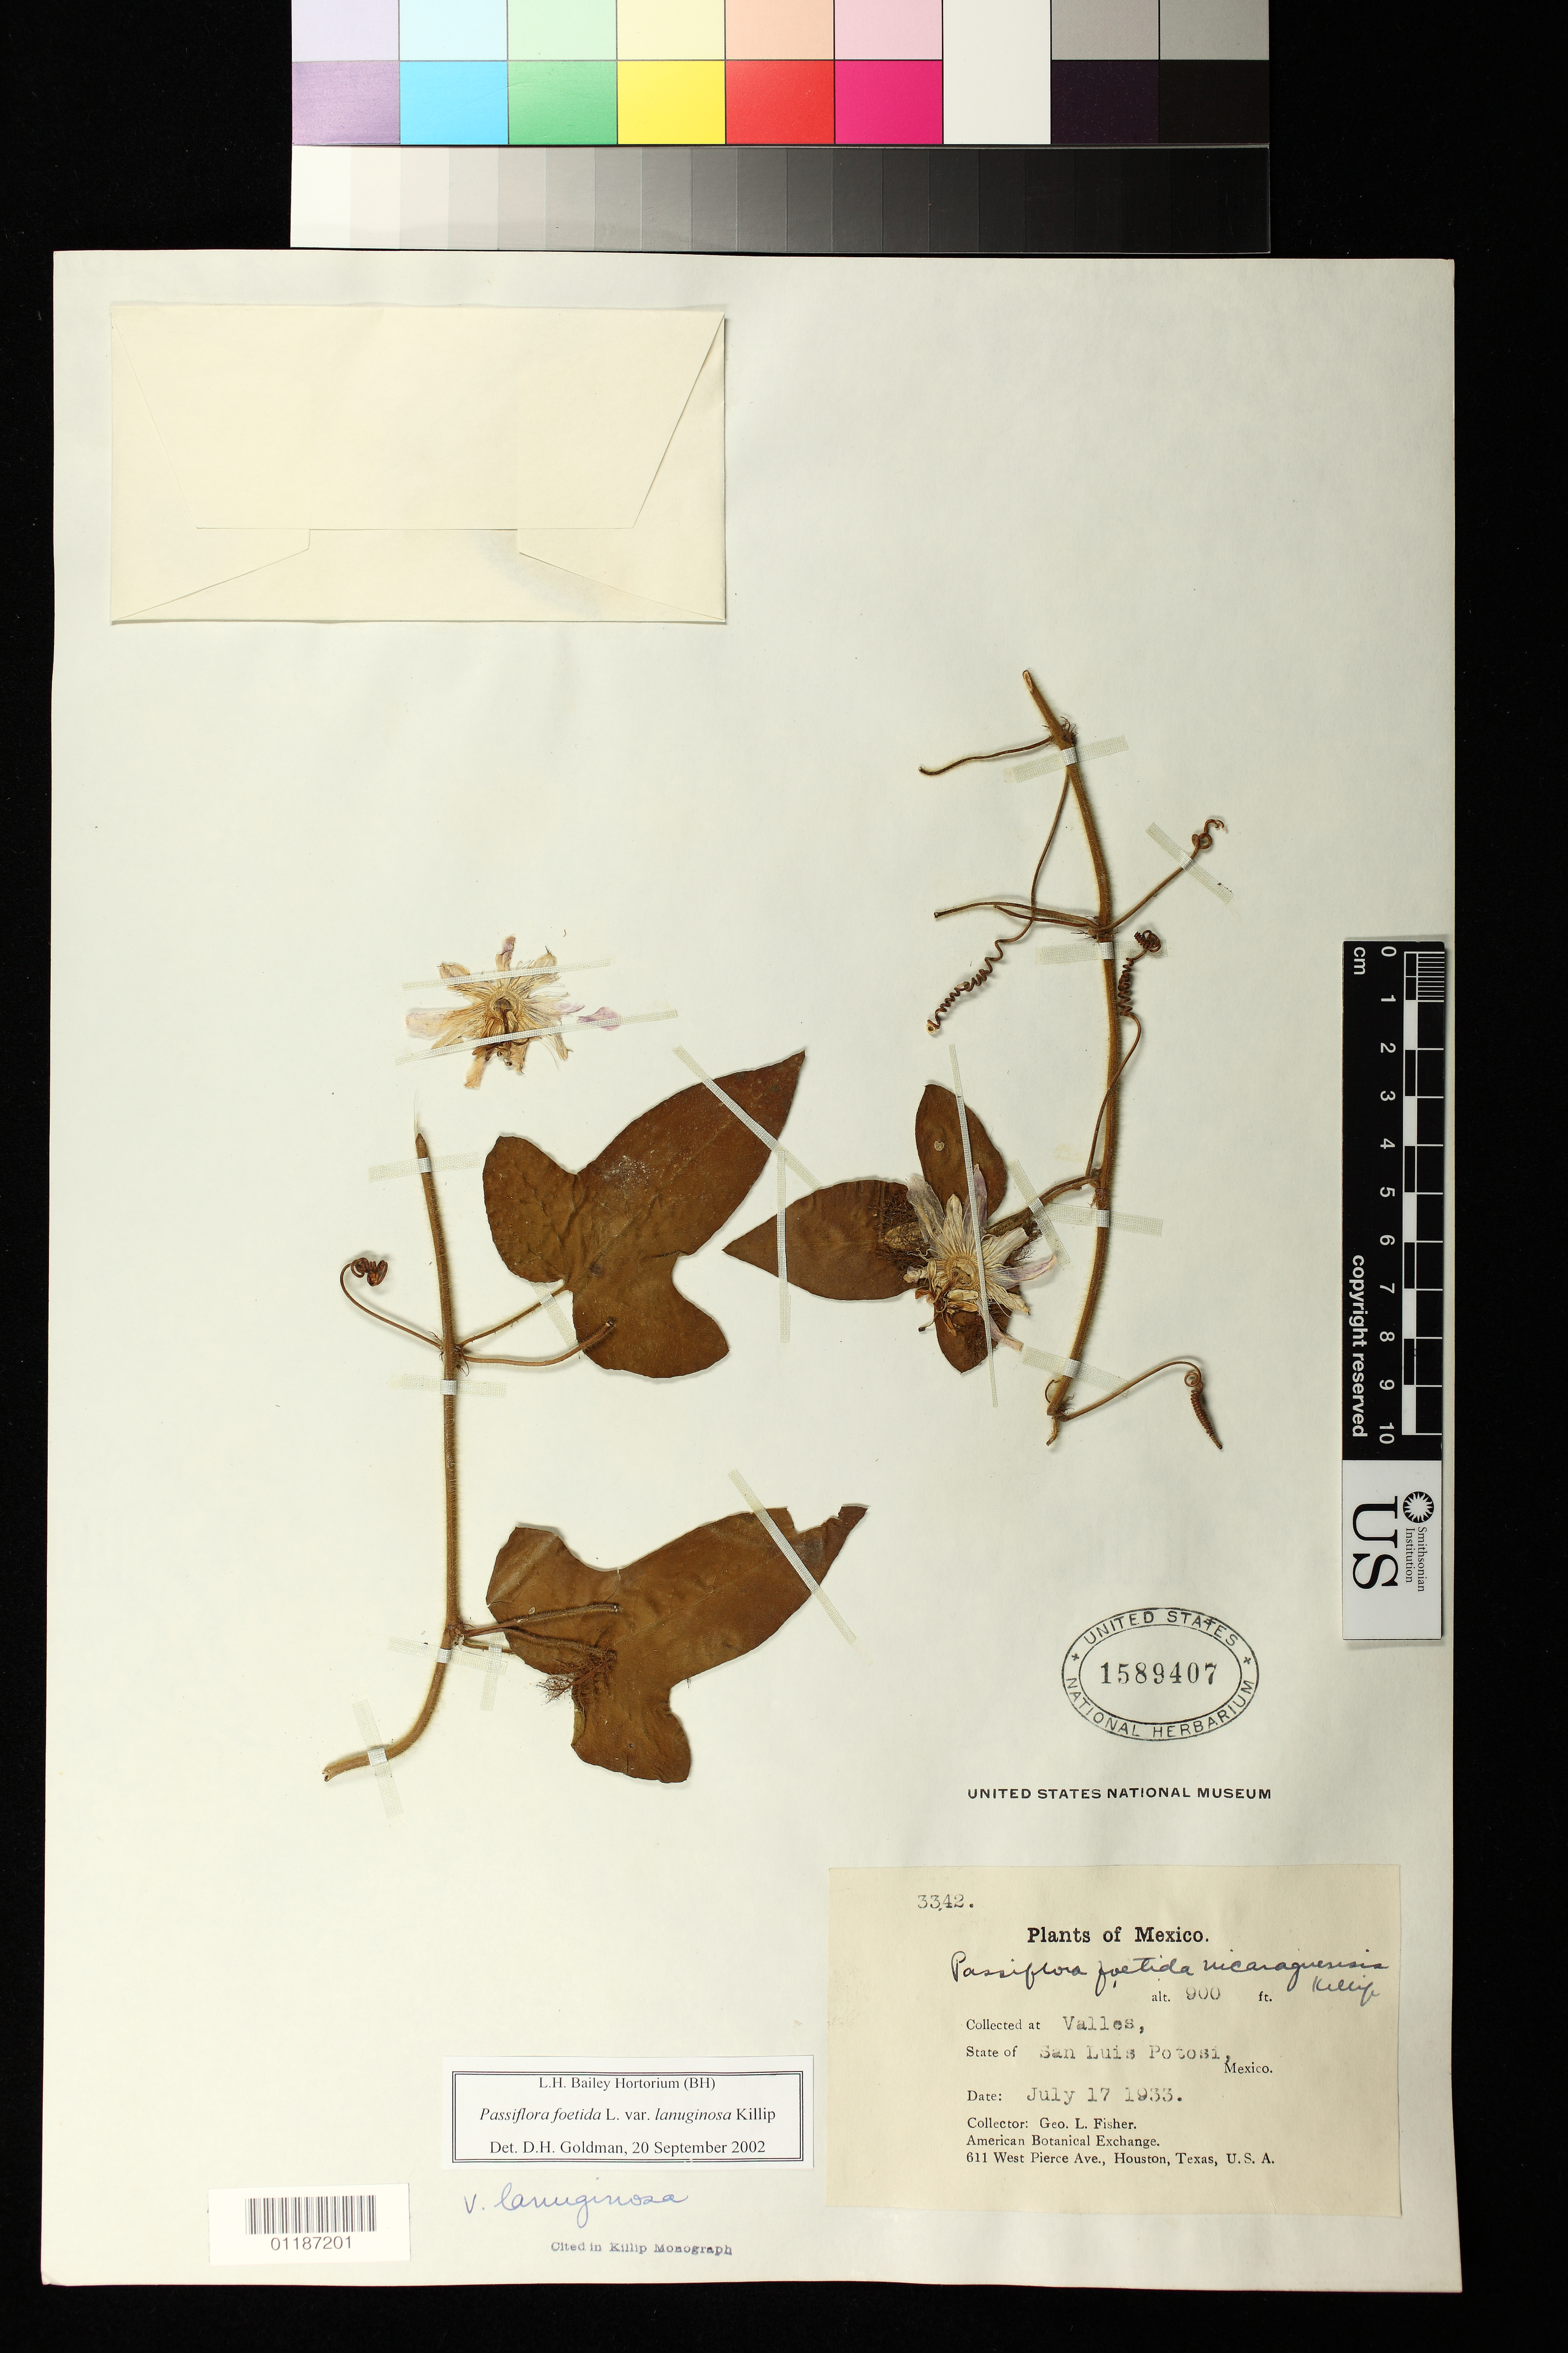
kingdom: Plantae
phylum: Tracheophyta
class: Magnoliopsida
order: Malpighiales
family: Passifloraceae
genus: Passiflora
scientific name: Passiflora foetida var. lanuginosa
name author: Killip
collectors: G. L. Fisher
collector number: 3342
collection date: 1933-07-17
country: Mexico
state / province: San Luis Potosí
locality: Valles .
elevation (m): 274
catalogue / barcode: US 1589407